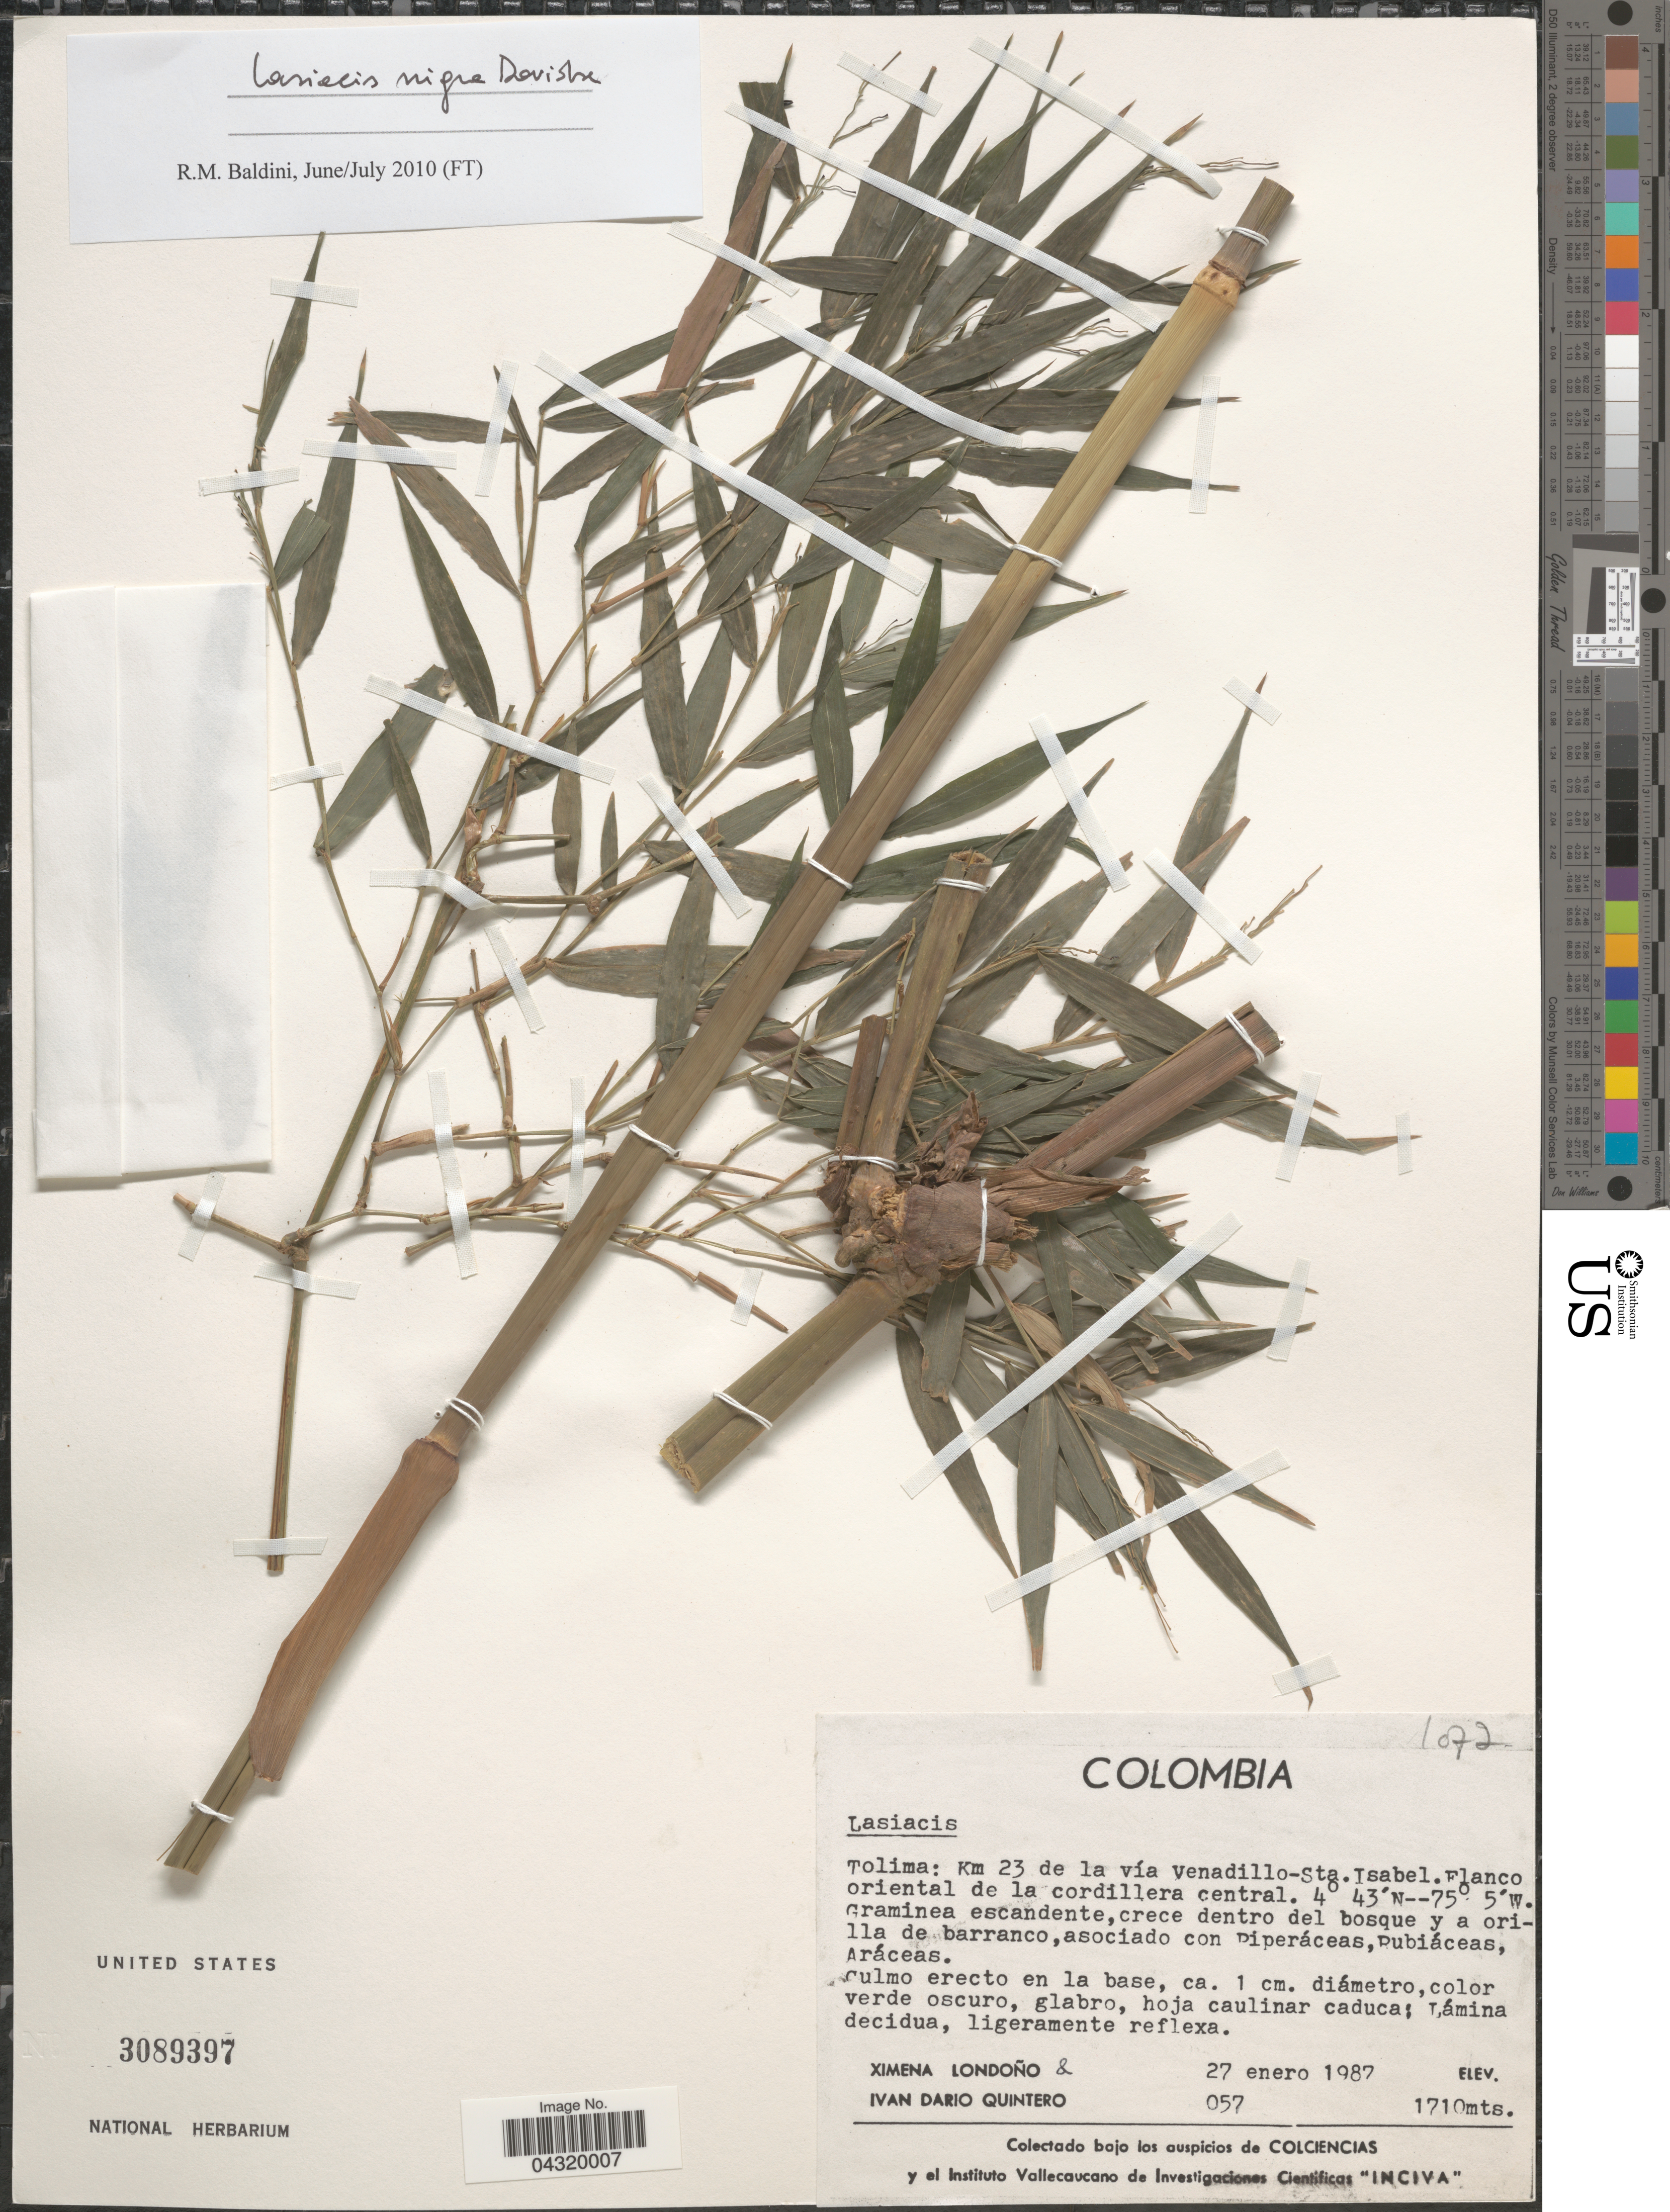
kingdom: Plantae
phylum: Tracheophyta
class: Liliopsida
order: Poales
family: Poaceae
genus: Lasiacis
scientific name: Lasiacis nigra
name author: Davidse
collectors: X. Londoño & I. Quintero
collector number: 057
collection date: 1987-01-27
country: Colombia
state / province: Tolima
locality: Km 23 de la vía Venadillo-Sta.Isabel. Flanco oriental de la cordillera central.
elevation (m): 1710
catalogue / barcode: US 3089397